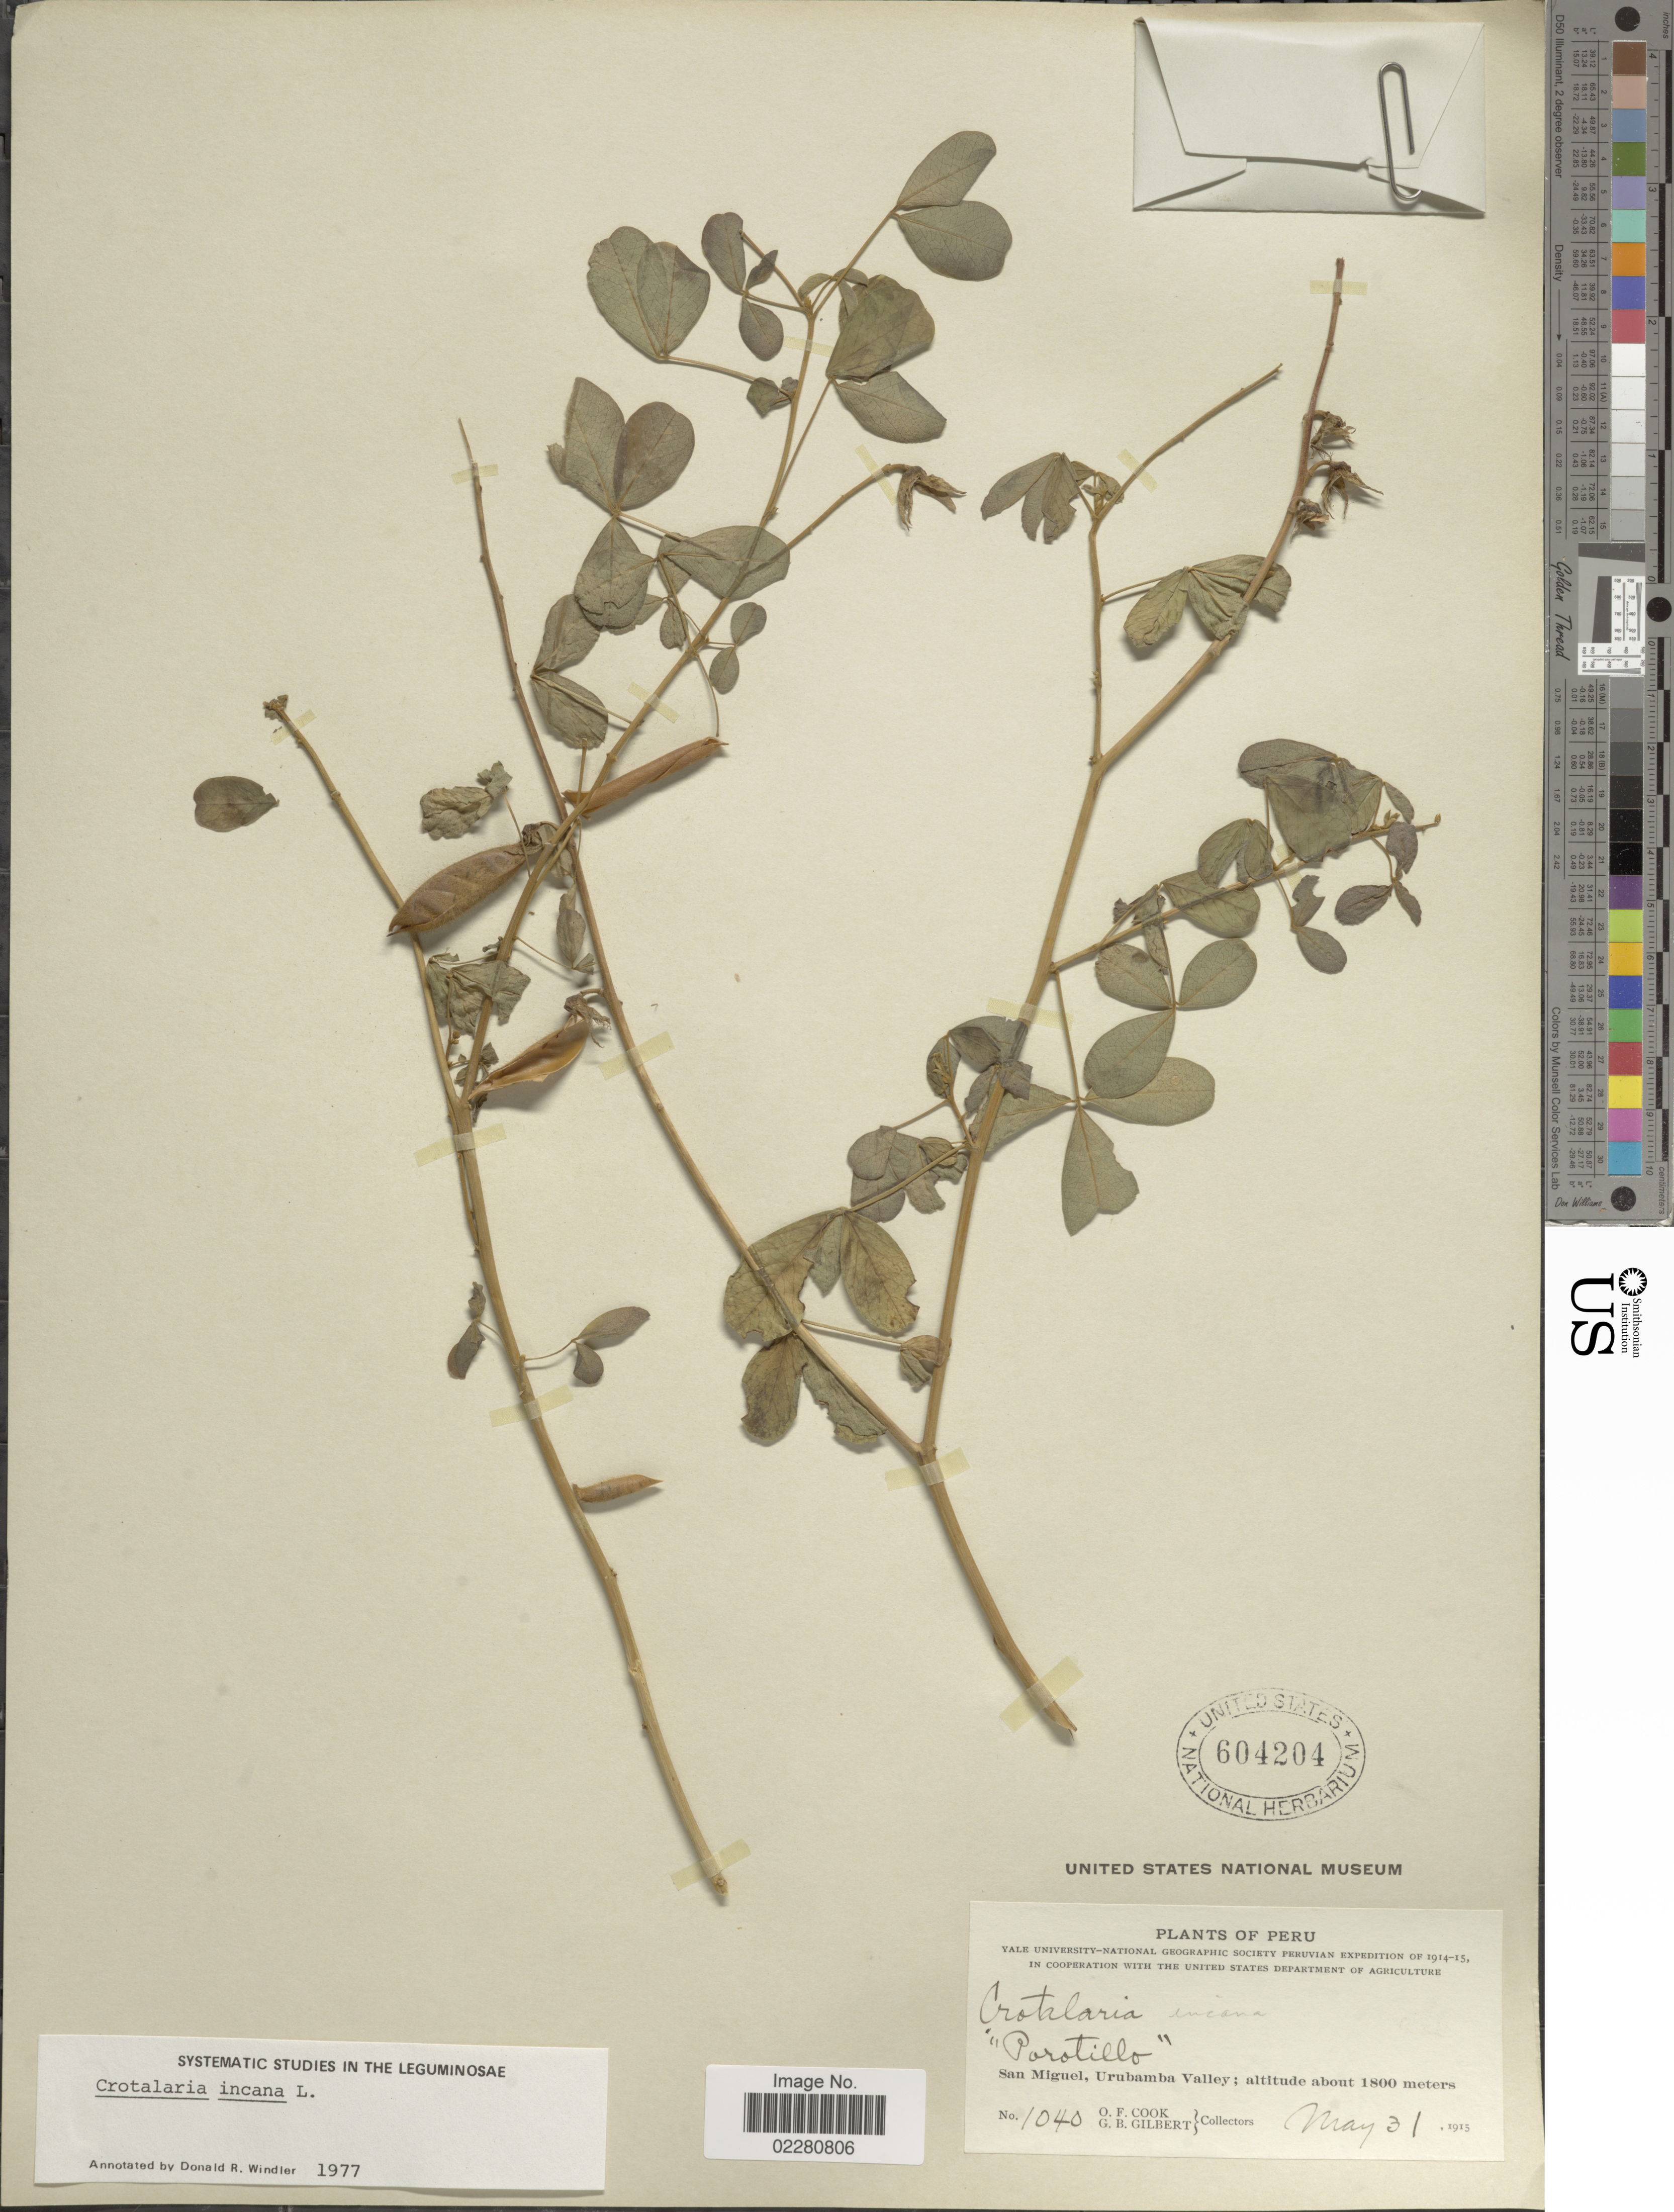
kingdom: Plantae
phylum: Tracheophyta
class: Magnoliopsida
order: Fabales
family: Fabaceae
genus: Crotalaria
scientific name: Crotalaria incana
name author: L.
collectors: O. F. Cook & G. B. Gilbert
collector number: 1040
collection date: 1915-05-31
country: Peru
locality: San Miguel, Urubamba Valley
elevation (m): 1800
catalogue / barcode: US 604204